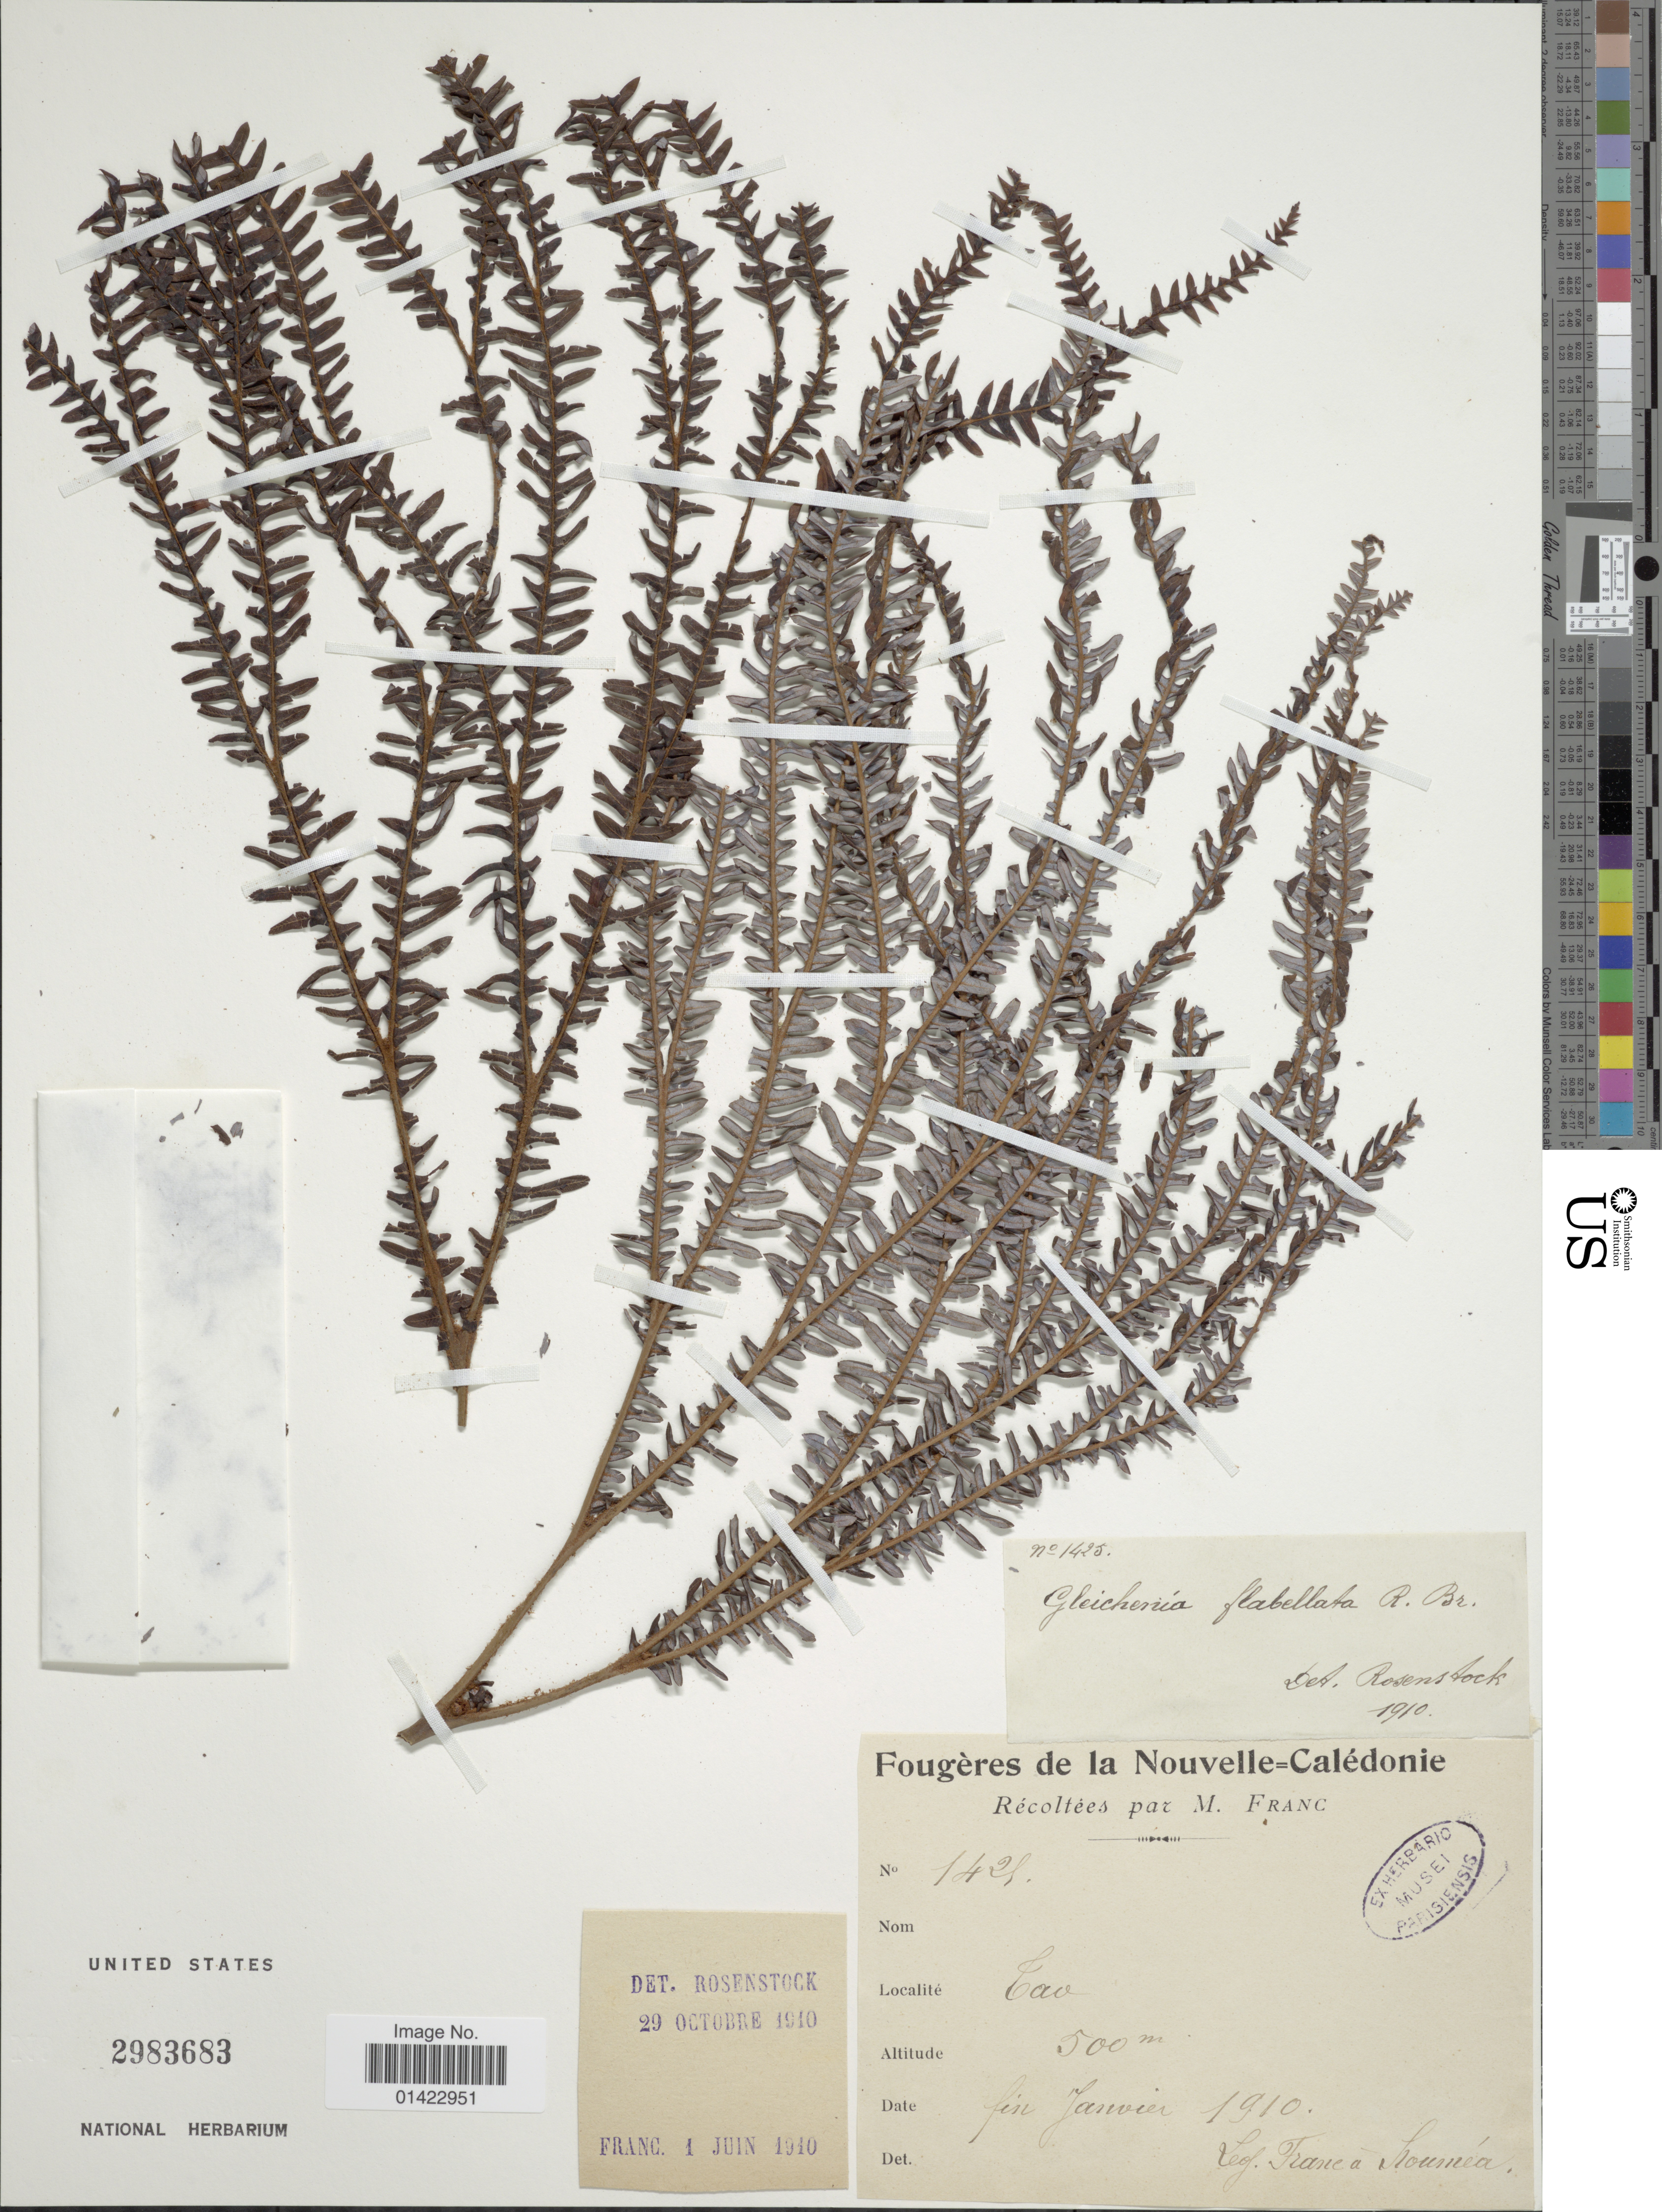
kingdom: Plantae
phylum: Tracheophyta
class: Polypodiopsida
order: Gleicheniales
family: Gleicheniaceae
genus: Sticherus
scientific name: Sticherus sp.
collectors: Franc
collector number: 1421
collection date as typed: fin Janvier 1910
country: New Caledonia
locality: Tao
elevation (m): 500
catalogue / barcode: US 2983683